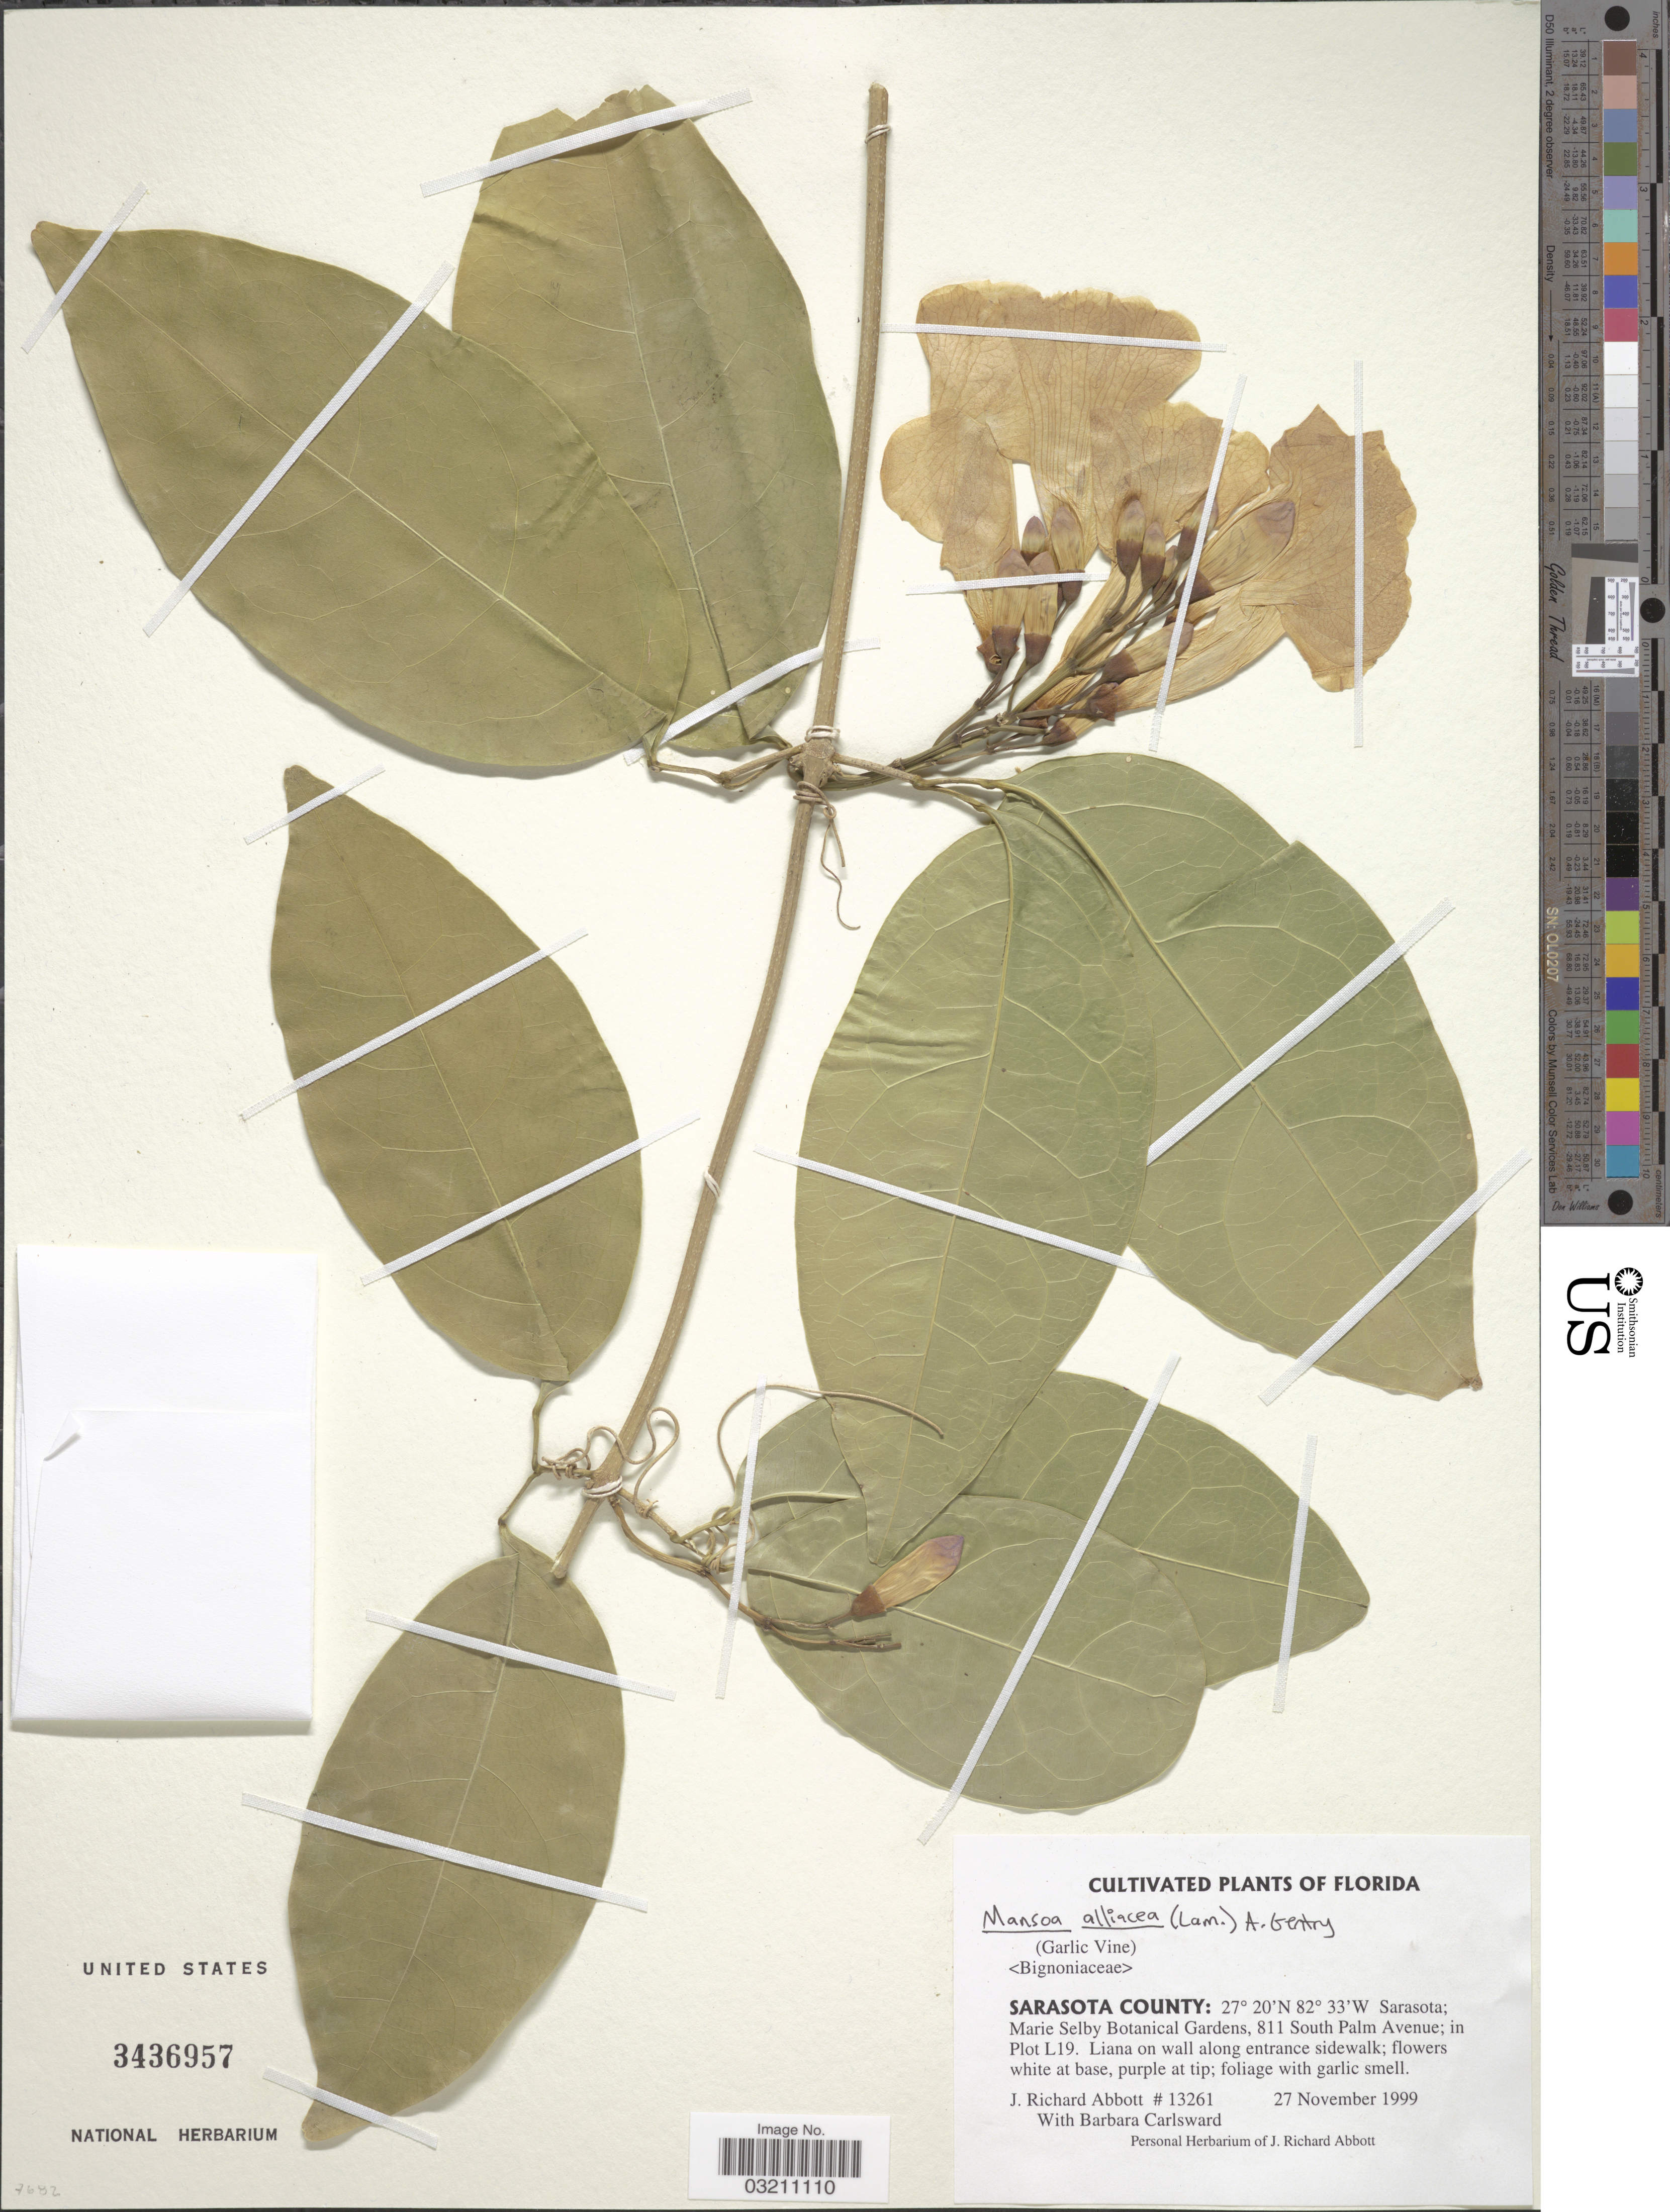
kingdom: Plantae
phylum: Tracheophyta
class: Magnoliopsida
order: Lamiales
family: Bignoniaceae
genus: Mansoa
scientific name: Mansoa alliacea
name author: (Lam.) A.H. Gentry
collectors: J. R. Abbott & B. Carlsward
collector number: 13261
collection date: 1999-11-27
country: United States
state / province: Florida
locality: Sarasota County: Sarasota; Marie Shelby Botanical Gardens, 811 South Palm Avenue; in Plot L19.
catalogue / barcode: US 3436957